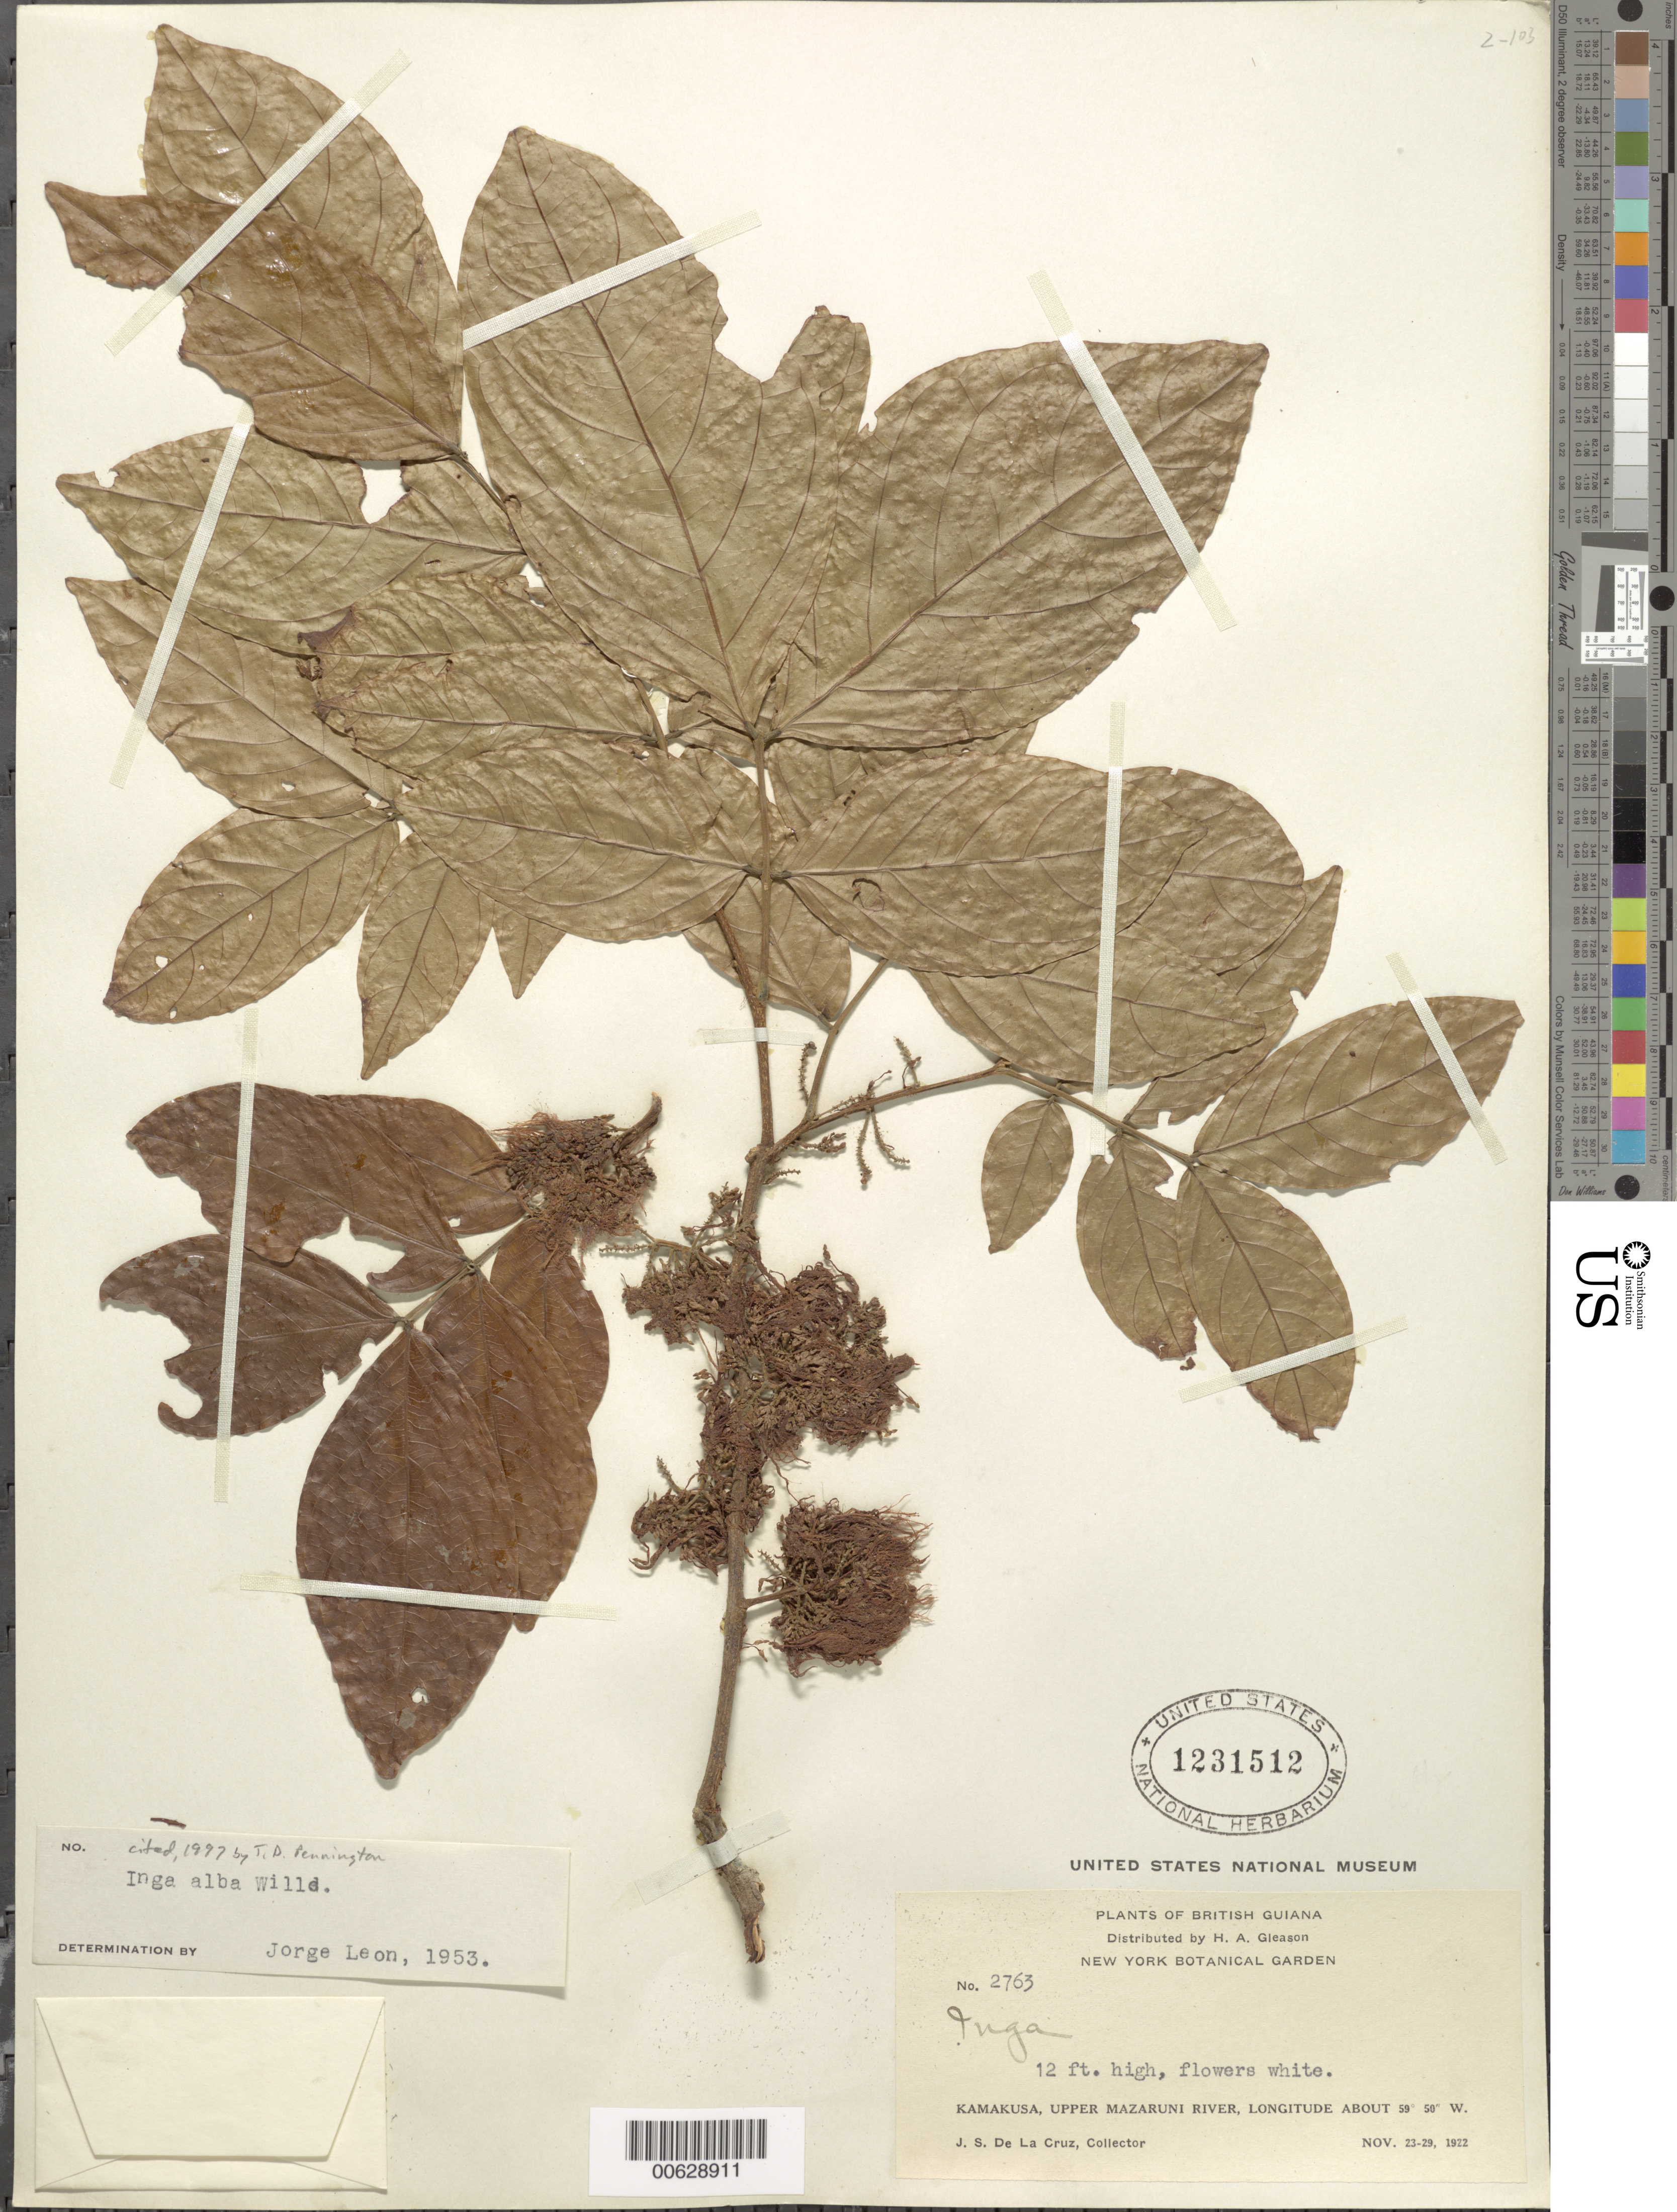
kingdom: Plantae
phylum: Tracheophyta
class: Magnoliopsida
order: Fabales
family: Fabaceae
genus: Inga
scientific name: Inga alba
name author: (Sw.) Willd.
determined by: León, J.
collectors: J. S. de la Cruz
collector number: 2763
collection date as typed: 23-Nov-22 to 29-Nov-22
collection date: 1922-11-23/1922-11-29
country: Guyana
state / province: Cuyuni-Mazaruni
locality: Kamakusa, Upper Mazaruni R.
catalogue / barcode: US 1231512